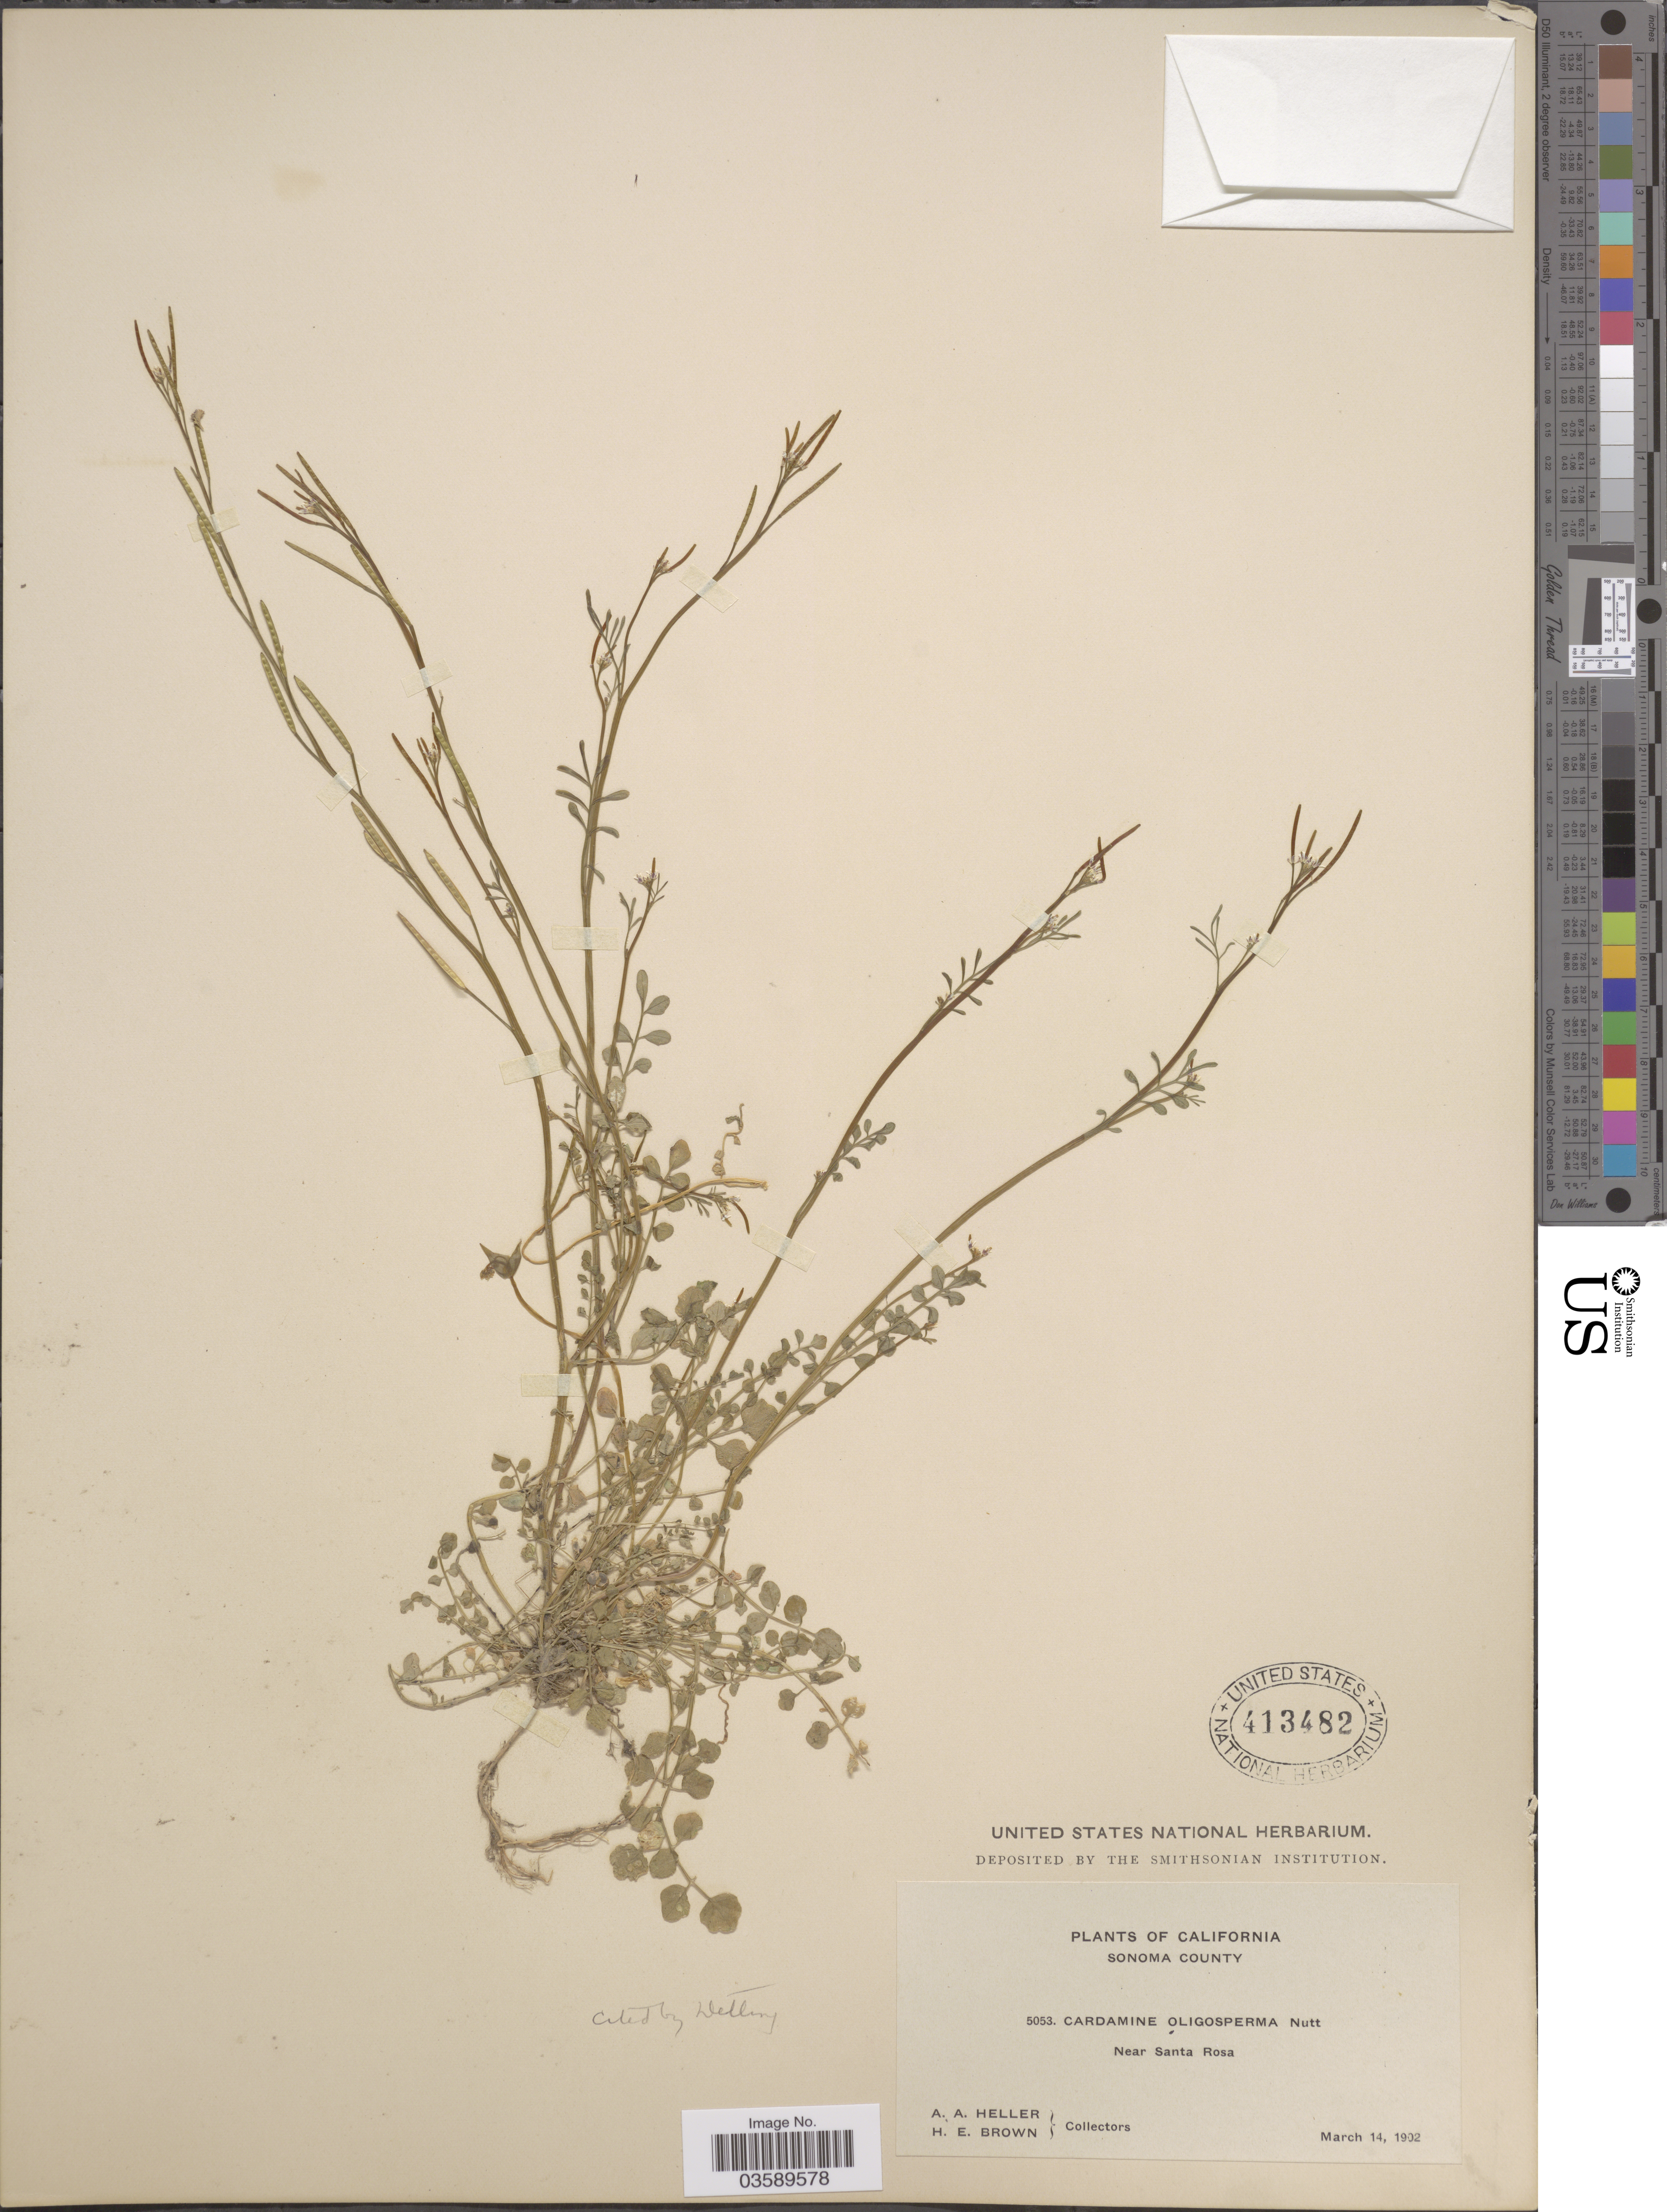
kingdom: Plantae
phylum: Tracheophyta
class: Magnoliopsida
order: Brassicales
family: Brassicaceae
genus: Cardamine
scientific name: Cardamine oligosperma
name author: Nutt.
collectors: A. A. Heller & H. E. Brown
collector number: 5053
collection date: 1902-03-14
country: United States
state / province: California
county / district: Sonoma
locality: Sonoma County. Near Santa Rosa.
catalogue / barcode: US 413482